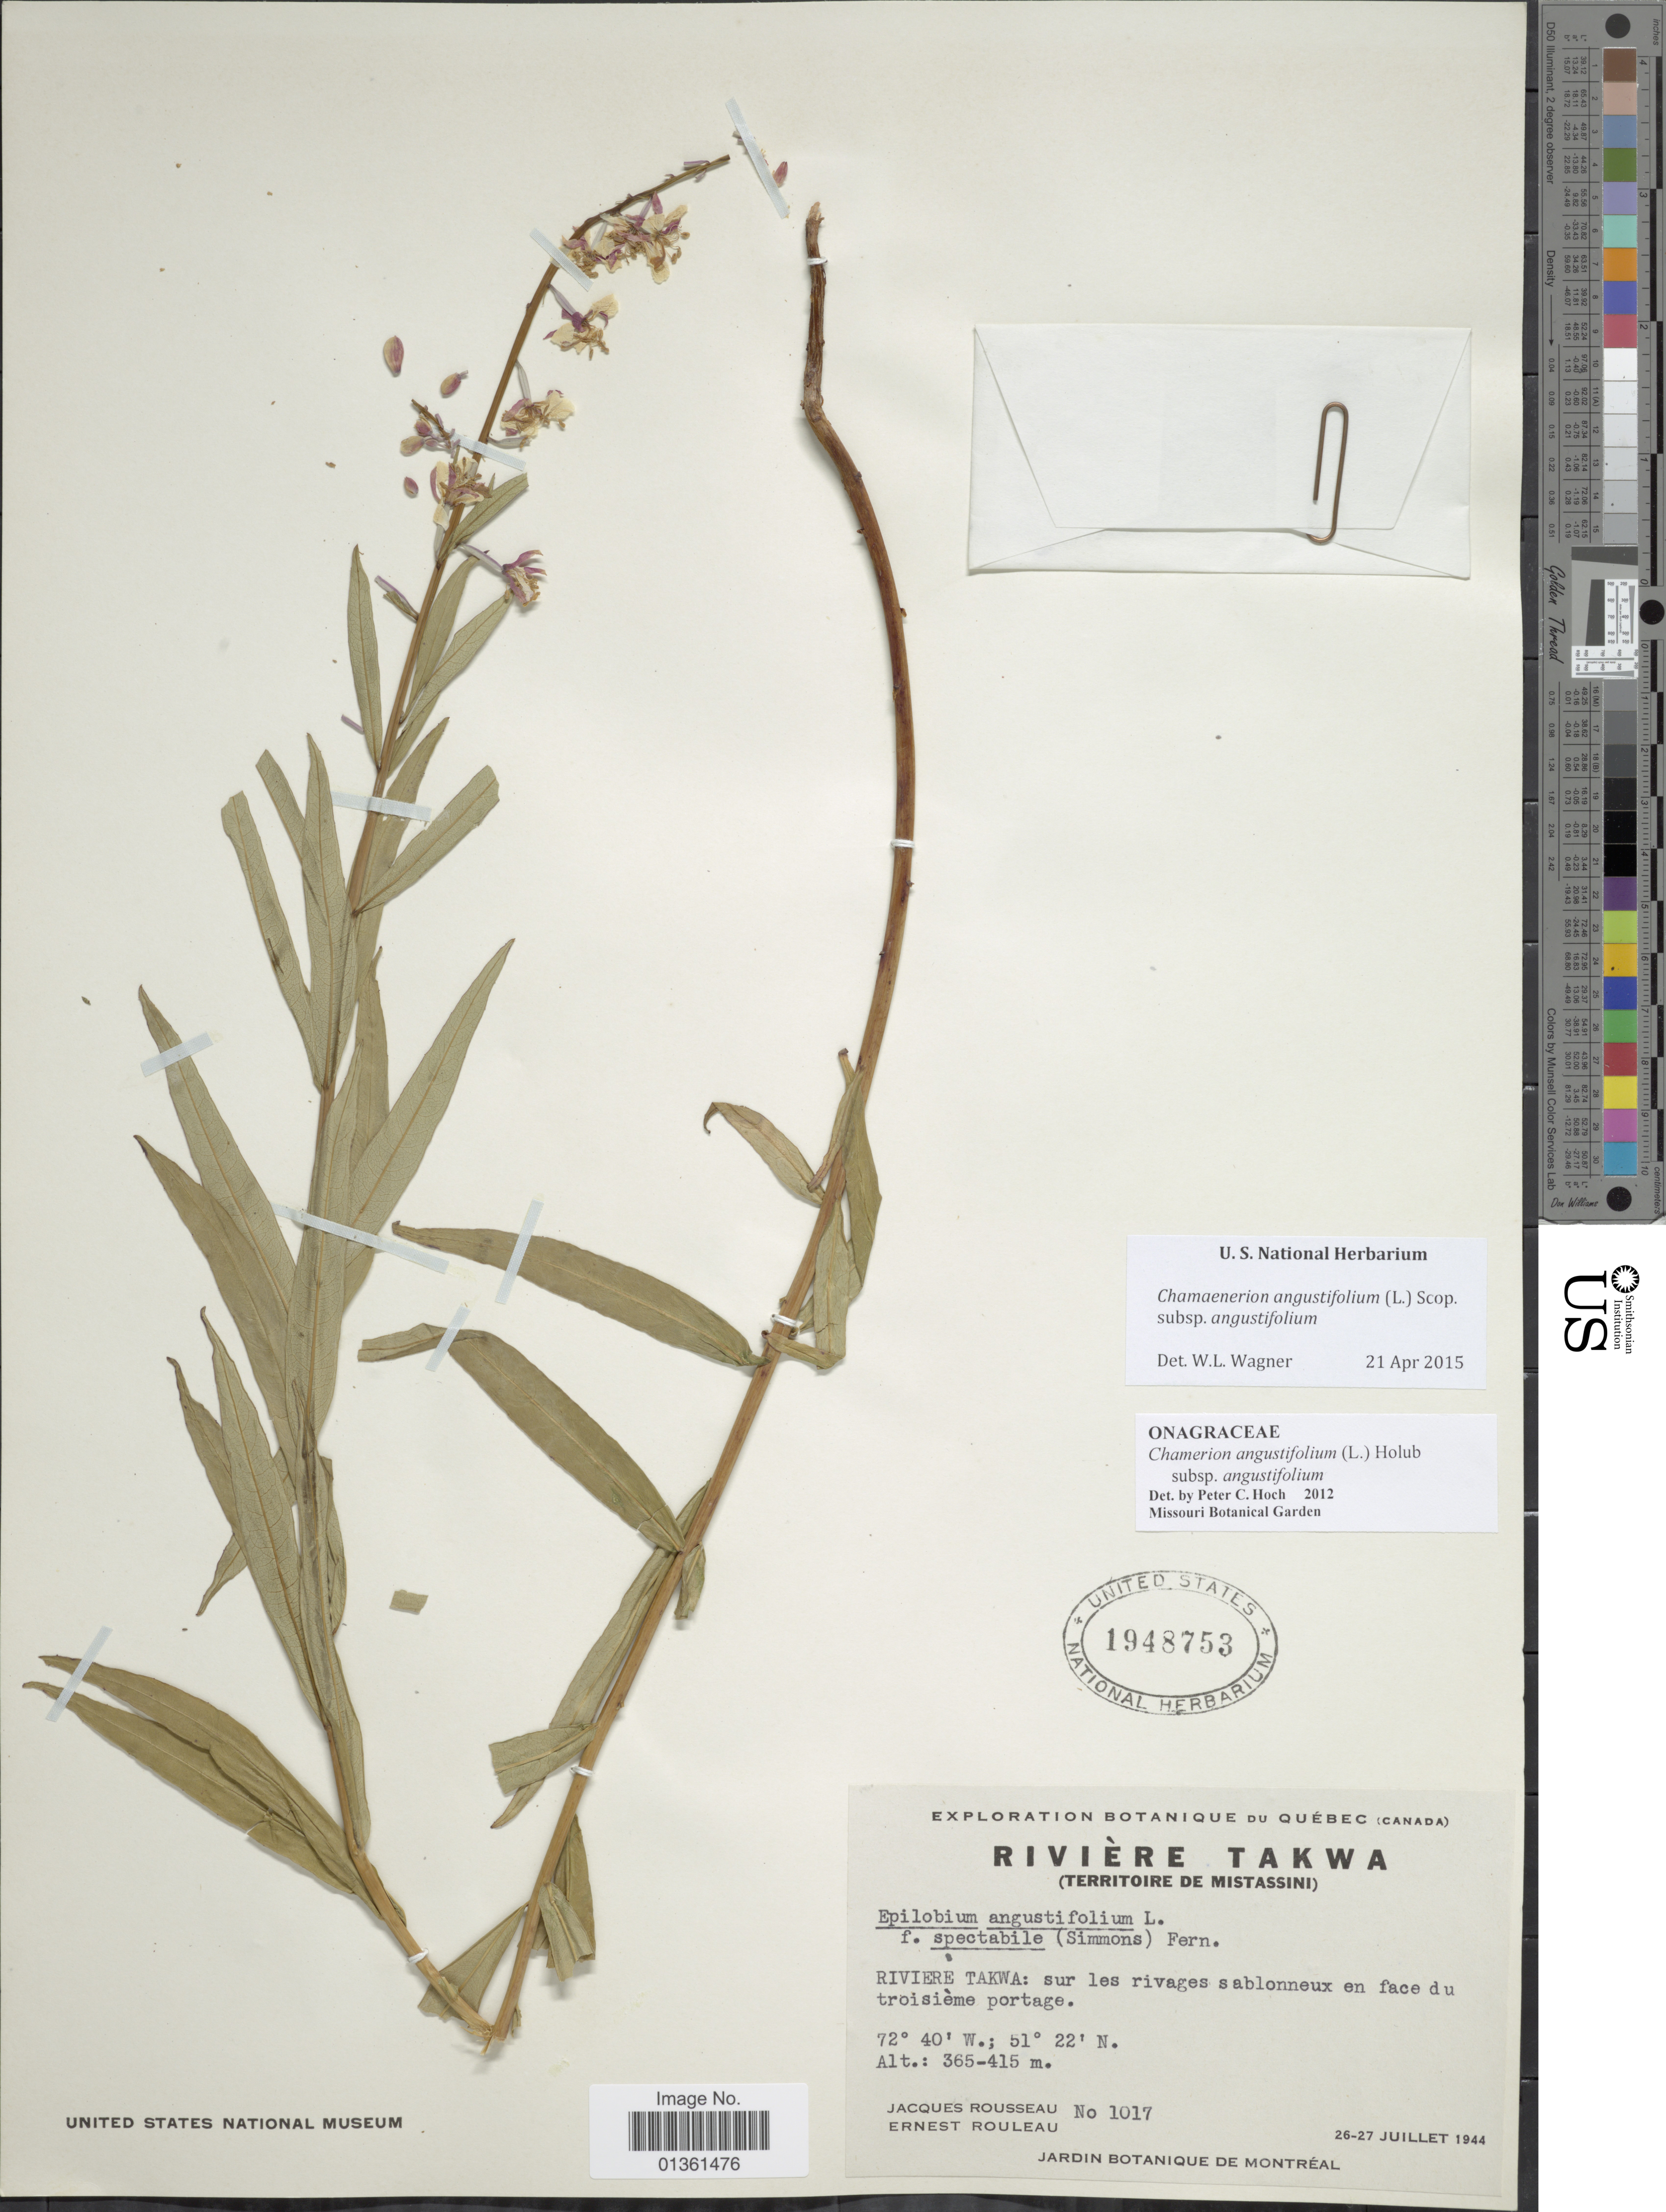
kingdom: Plantae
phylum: Tracheophyta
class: Magnoliopsida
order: Myrtales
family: Onagraceae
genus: Chamaenerion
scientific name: Chamaenerion angustifolium subsp. angustifolium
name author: (L.) Scop.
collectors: J. Rousseau & J. Rouleau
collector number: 1017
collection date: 1944-07-26/1944-07-27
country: Canada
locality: Rivière Takwa (territoire de Mistassini).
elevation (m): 365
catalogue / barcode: US 1948753